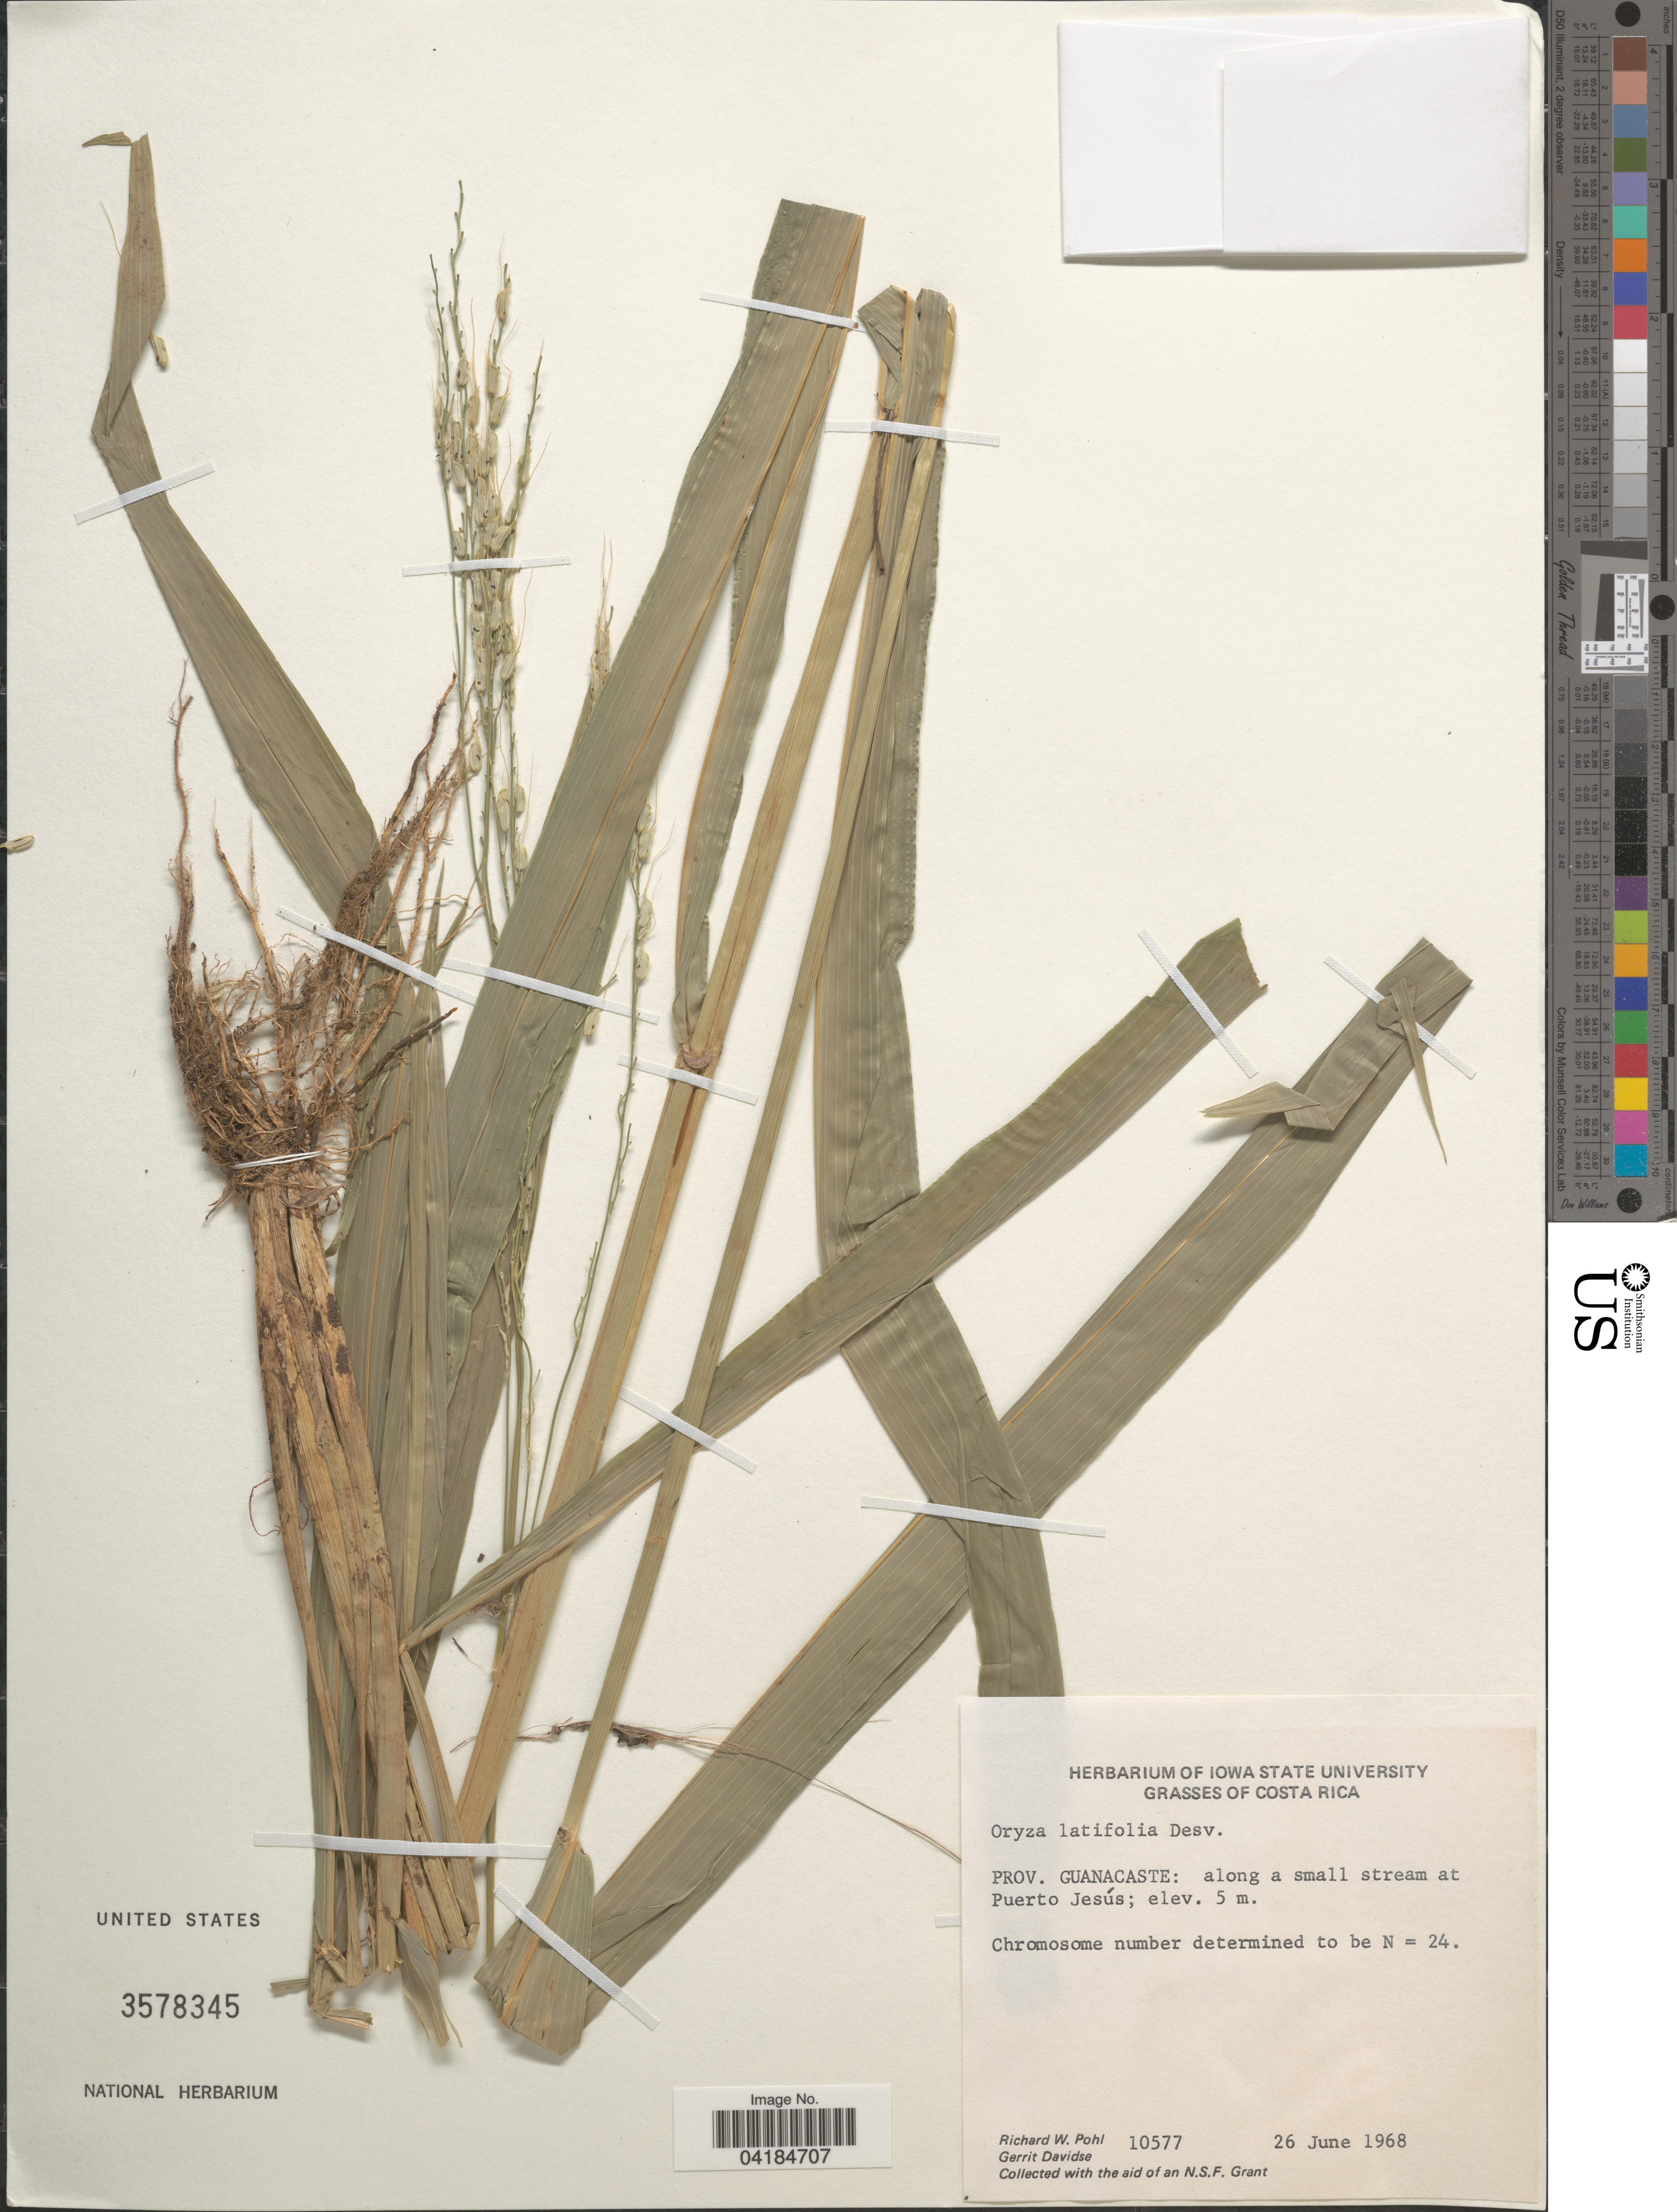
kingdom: Plantae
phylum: Tracheophyta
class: Liliopsida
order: Poales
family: Poaceae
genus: Oryza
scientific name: Oryza latifolia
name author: Desv.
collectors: R. W. Pohl & G. Davidse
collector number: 10577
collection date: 1968-06-26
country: Costa Rica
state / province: Guanacaste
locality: Along a small stream at Puerto Jesús.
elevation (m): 5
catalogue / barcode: US 3578345